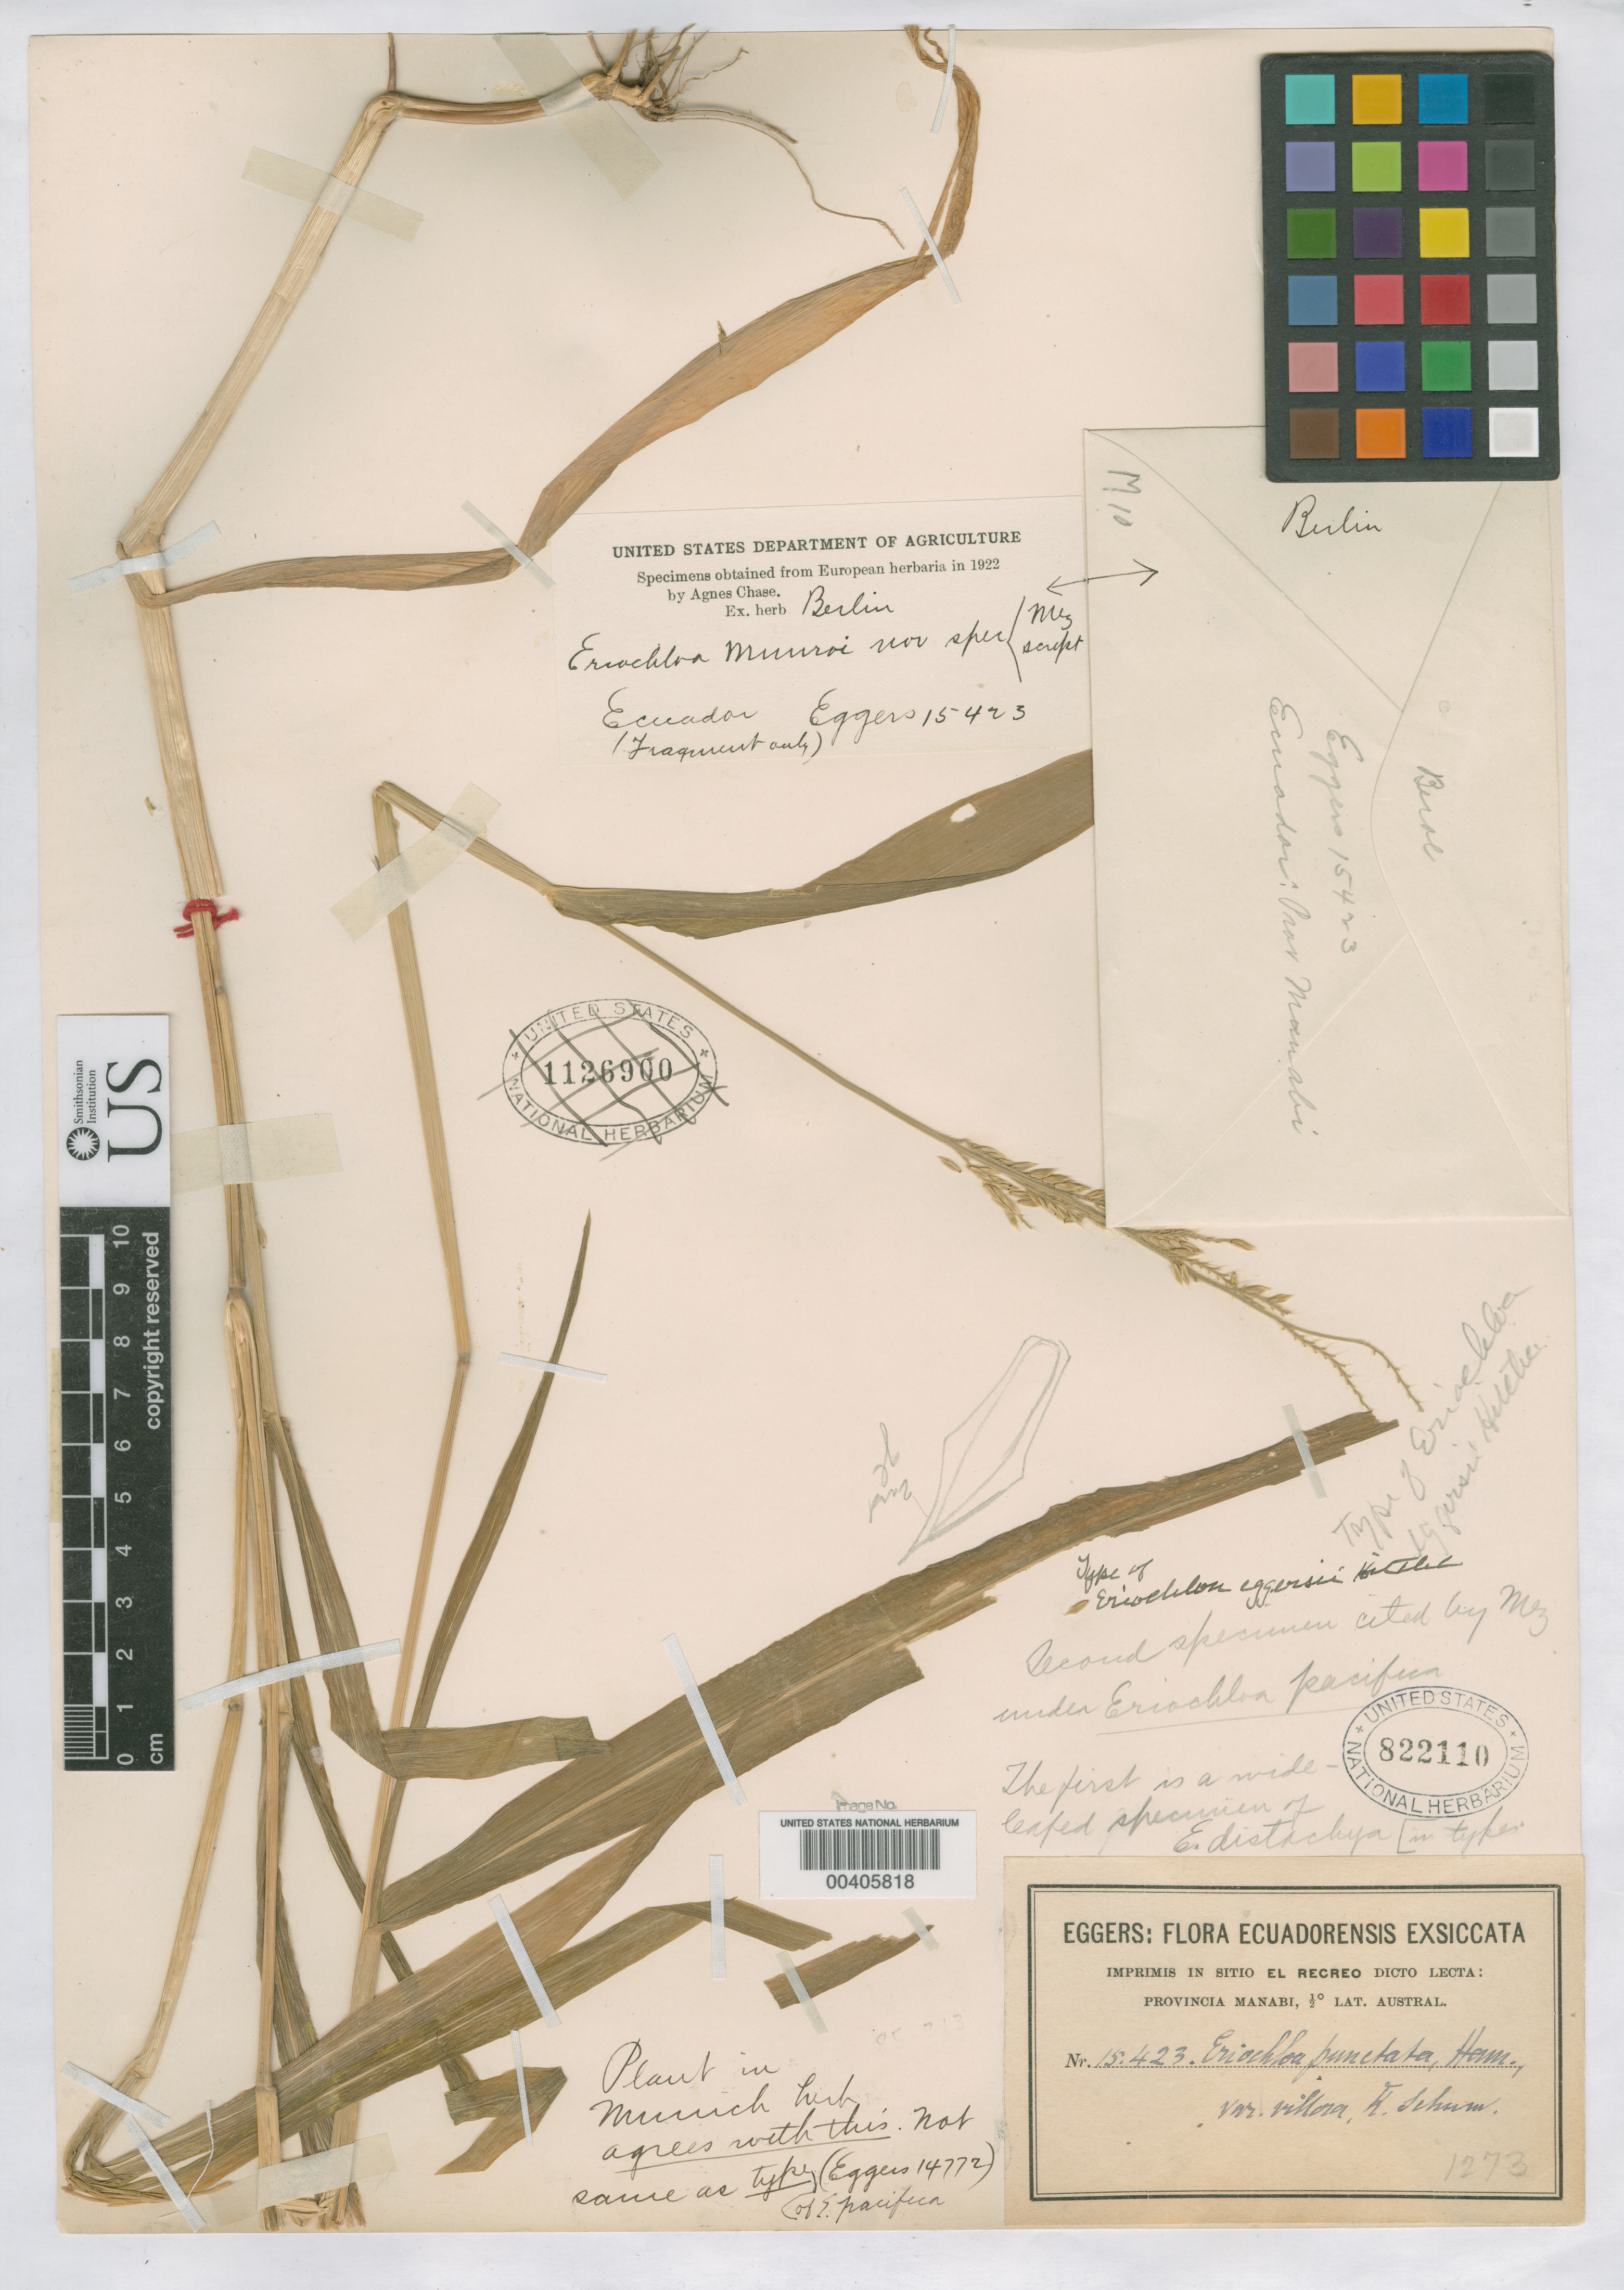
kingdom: Plantae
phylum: Tracheophyta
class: Liliopsida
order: Poales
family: Poaceae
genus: Eriochloa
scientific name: Eriochloa eggersii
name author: Hitchc.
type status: Holotype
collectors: H. F. A. von Eggers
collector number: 15423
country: Ecuador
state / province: Manabí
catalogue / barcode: US 822110